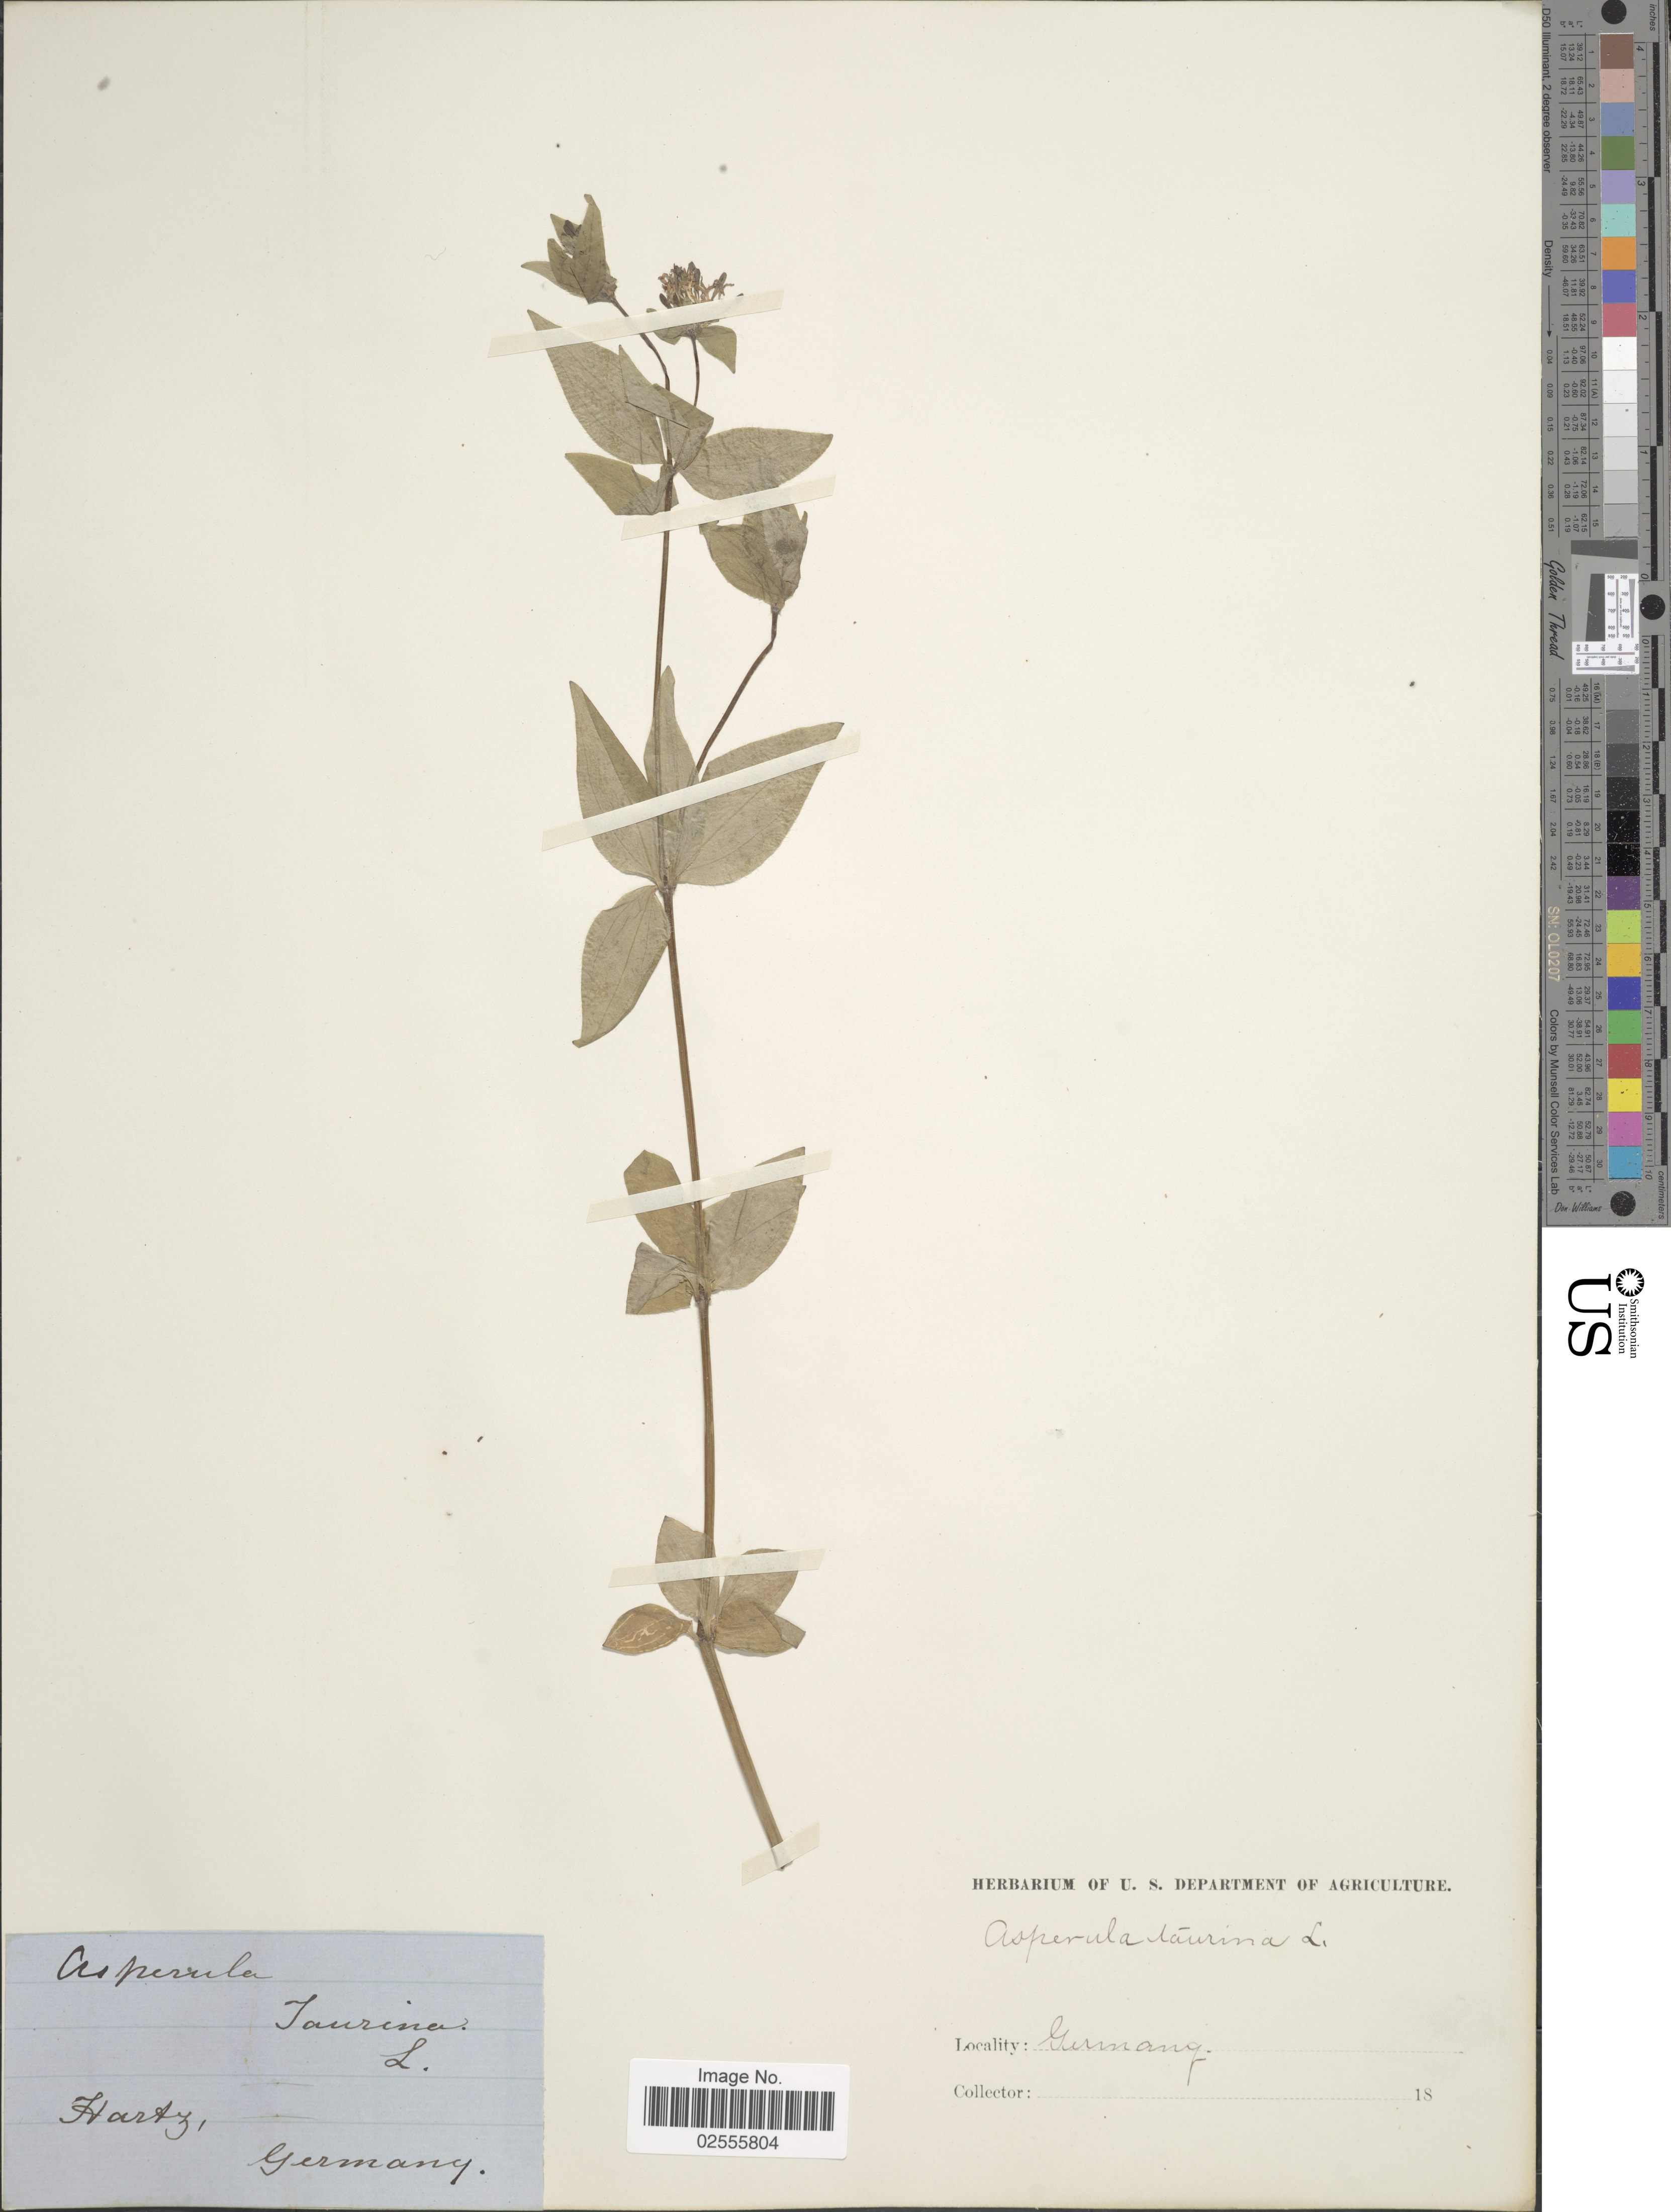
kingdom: Plantae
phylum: Tracheophyta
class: Magnoliopsida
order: Gentianales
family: Rubiaceae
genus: Asperula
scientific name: Asperula taurina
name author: L.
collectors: -. Hartz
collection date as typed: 18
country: Germany